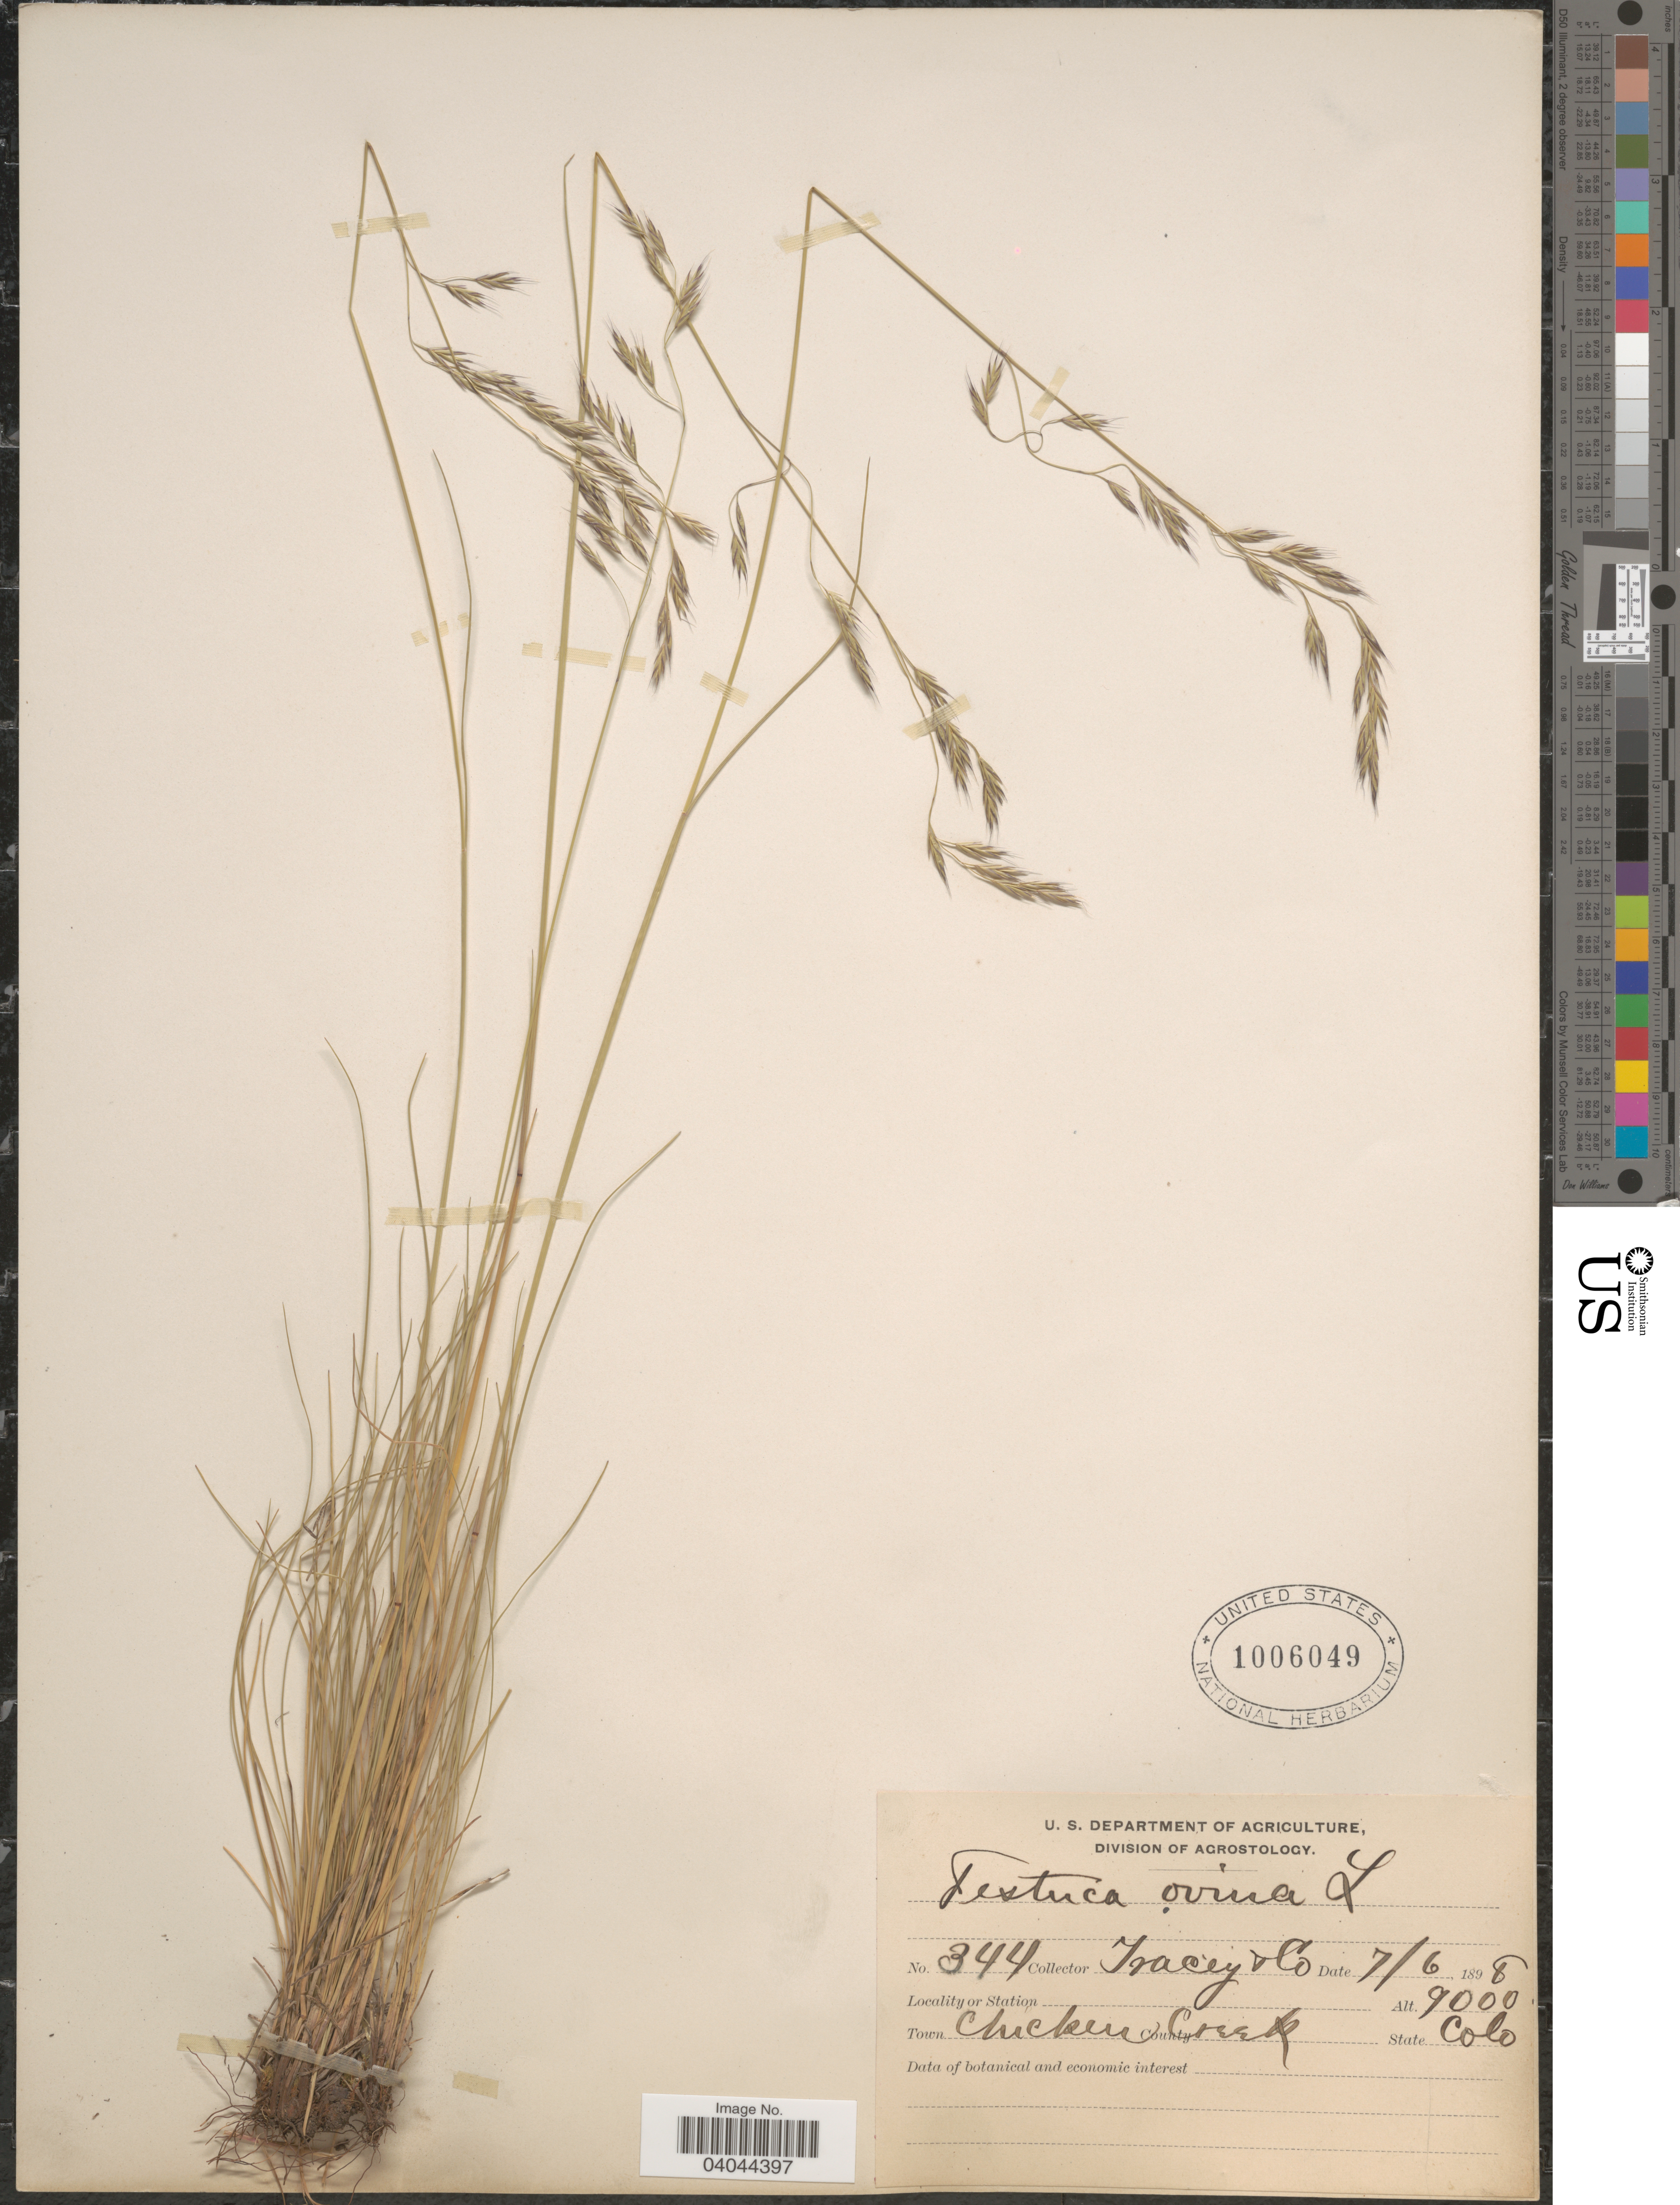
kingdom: Plantae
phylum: Tracheophyta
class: Liliopsida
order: Poales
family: Poaceae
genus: Festuca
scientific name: Festuca ovina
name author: L.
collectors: -. Tracy & et al.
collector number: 344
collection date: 1898-07-06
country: United States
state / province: Colorado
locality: Town Chicken Creek.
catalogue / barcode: US 1006049